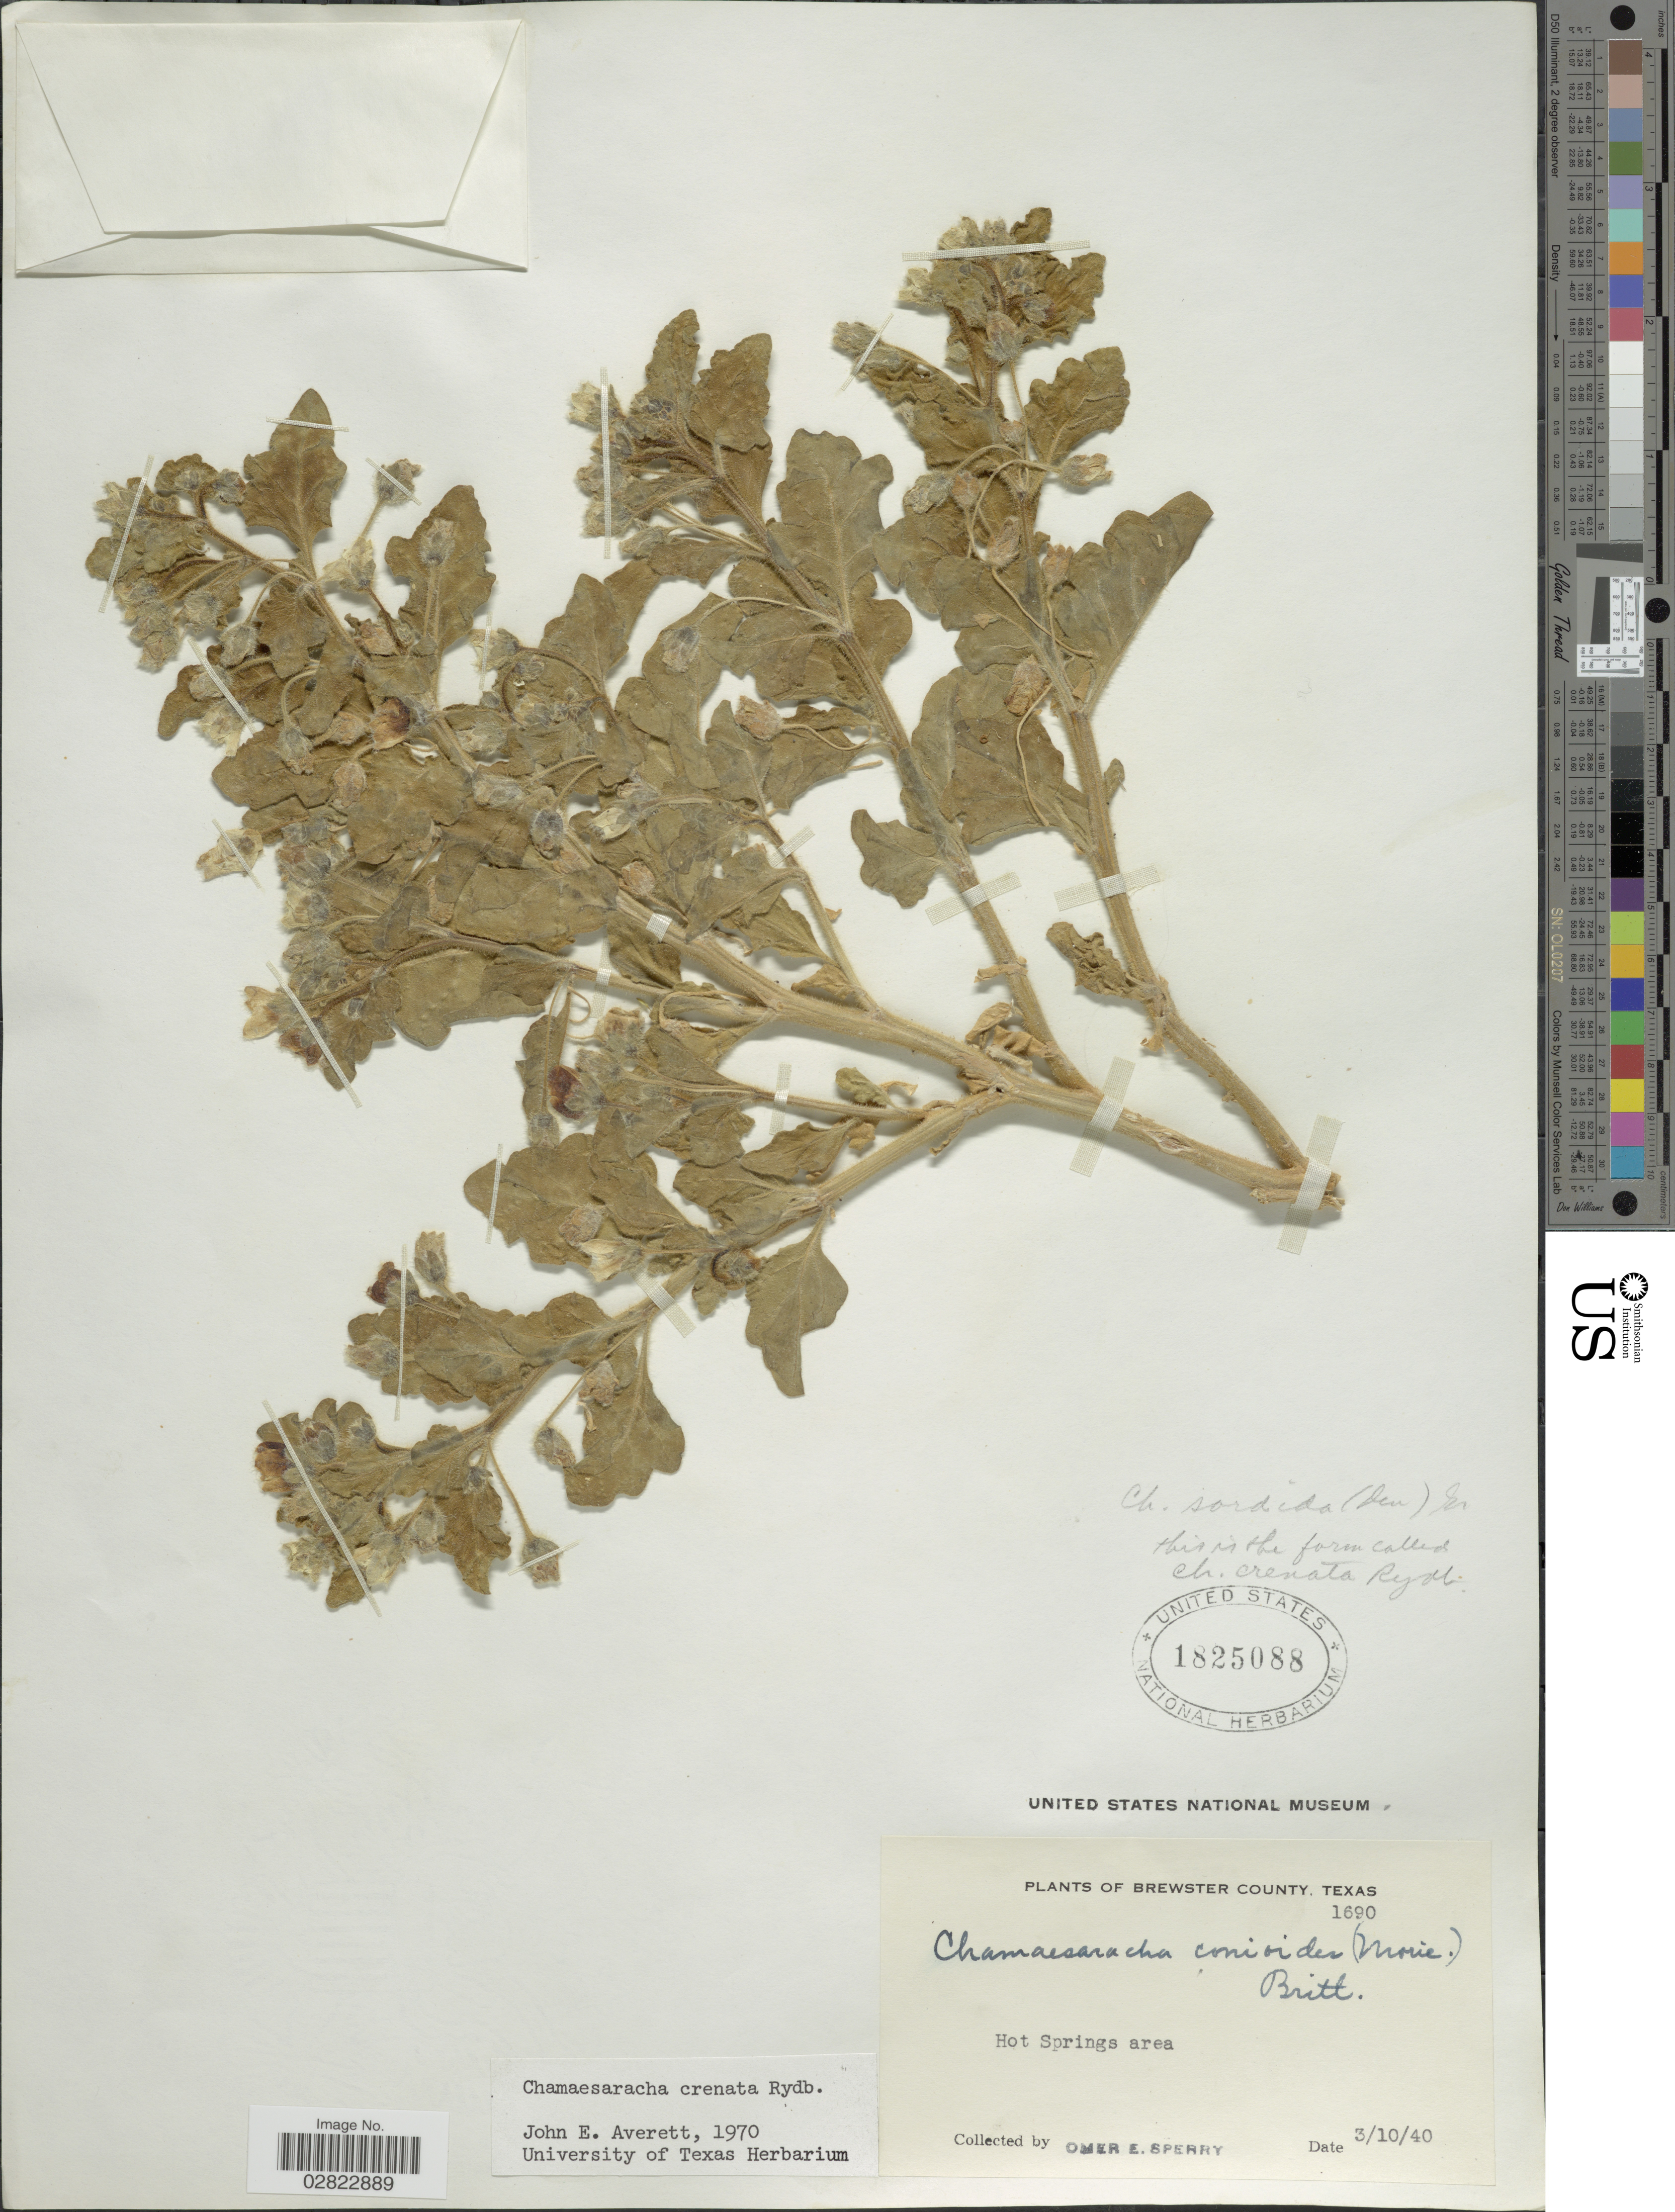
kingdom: Plantae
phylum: Tracheophyta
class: Magnoliopsida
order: Solanales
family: Solanaceae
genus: Chamaesaracha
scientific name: Chamaesaracha crenata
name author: Rydb.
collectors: O. E. Sperry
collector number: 1690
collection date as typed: Transcribed d/m/y: 10/3/40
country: United States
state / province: Texas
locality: Brewster County, Hot Springs Area.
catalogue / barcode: US 1825088